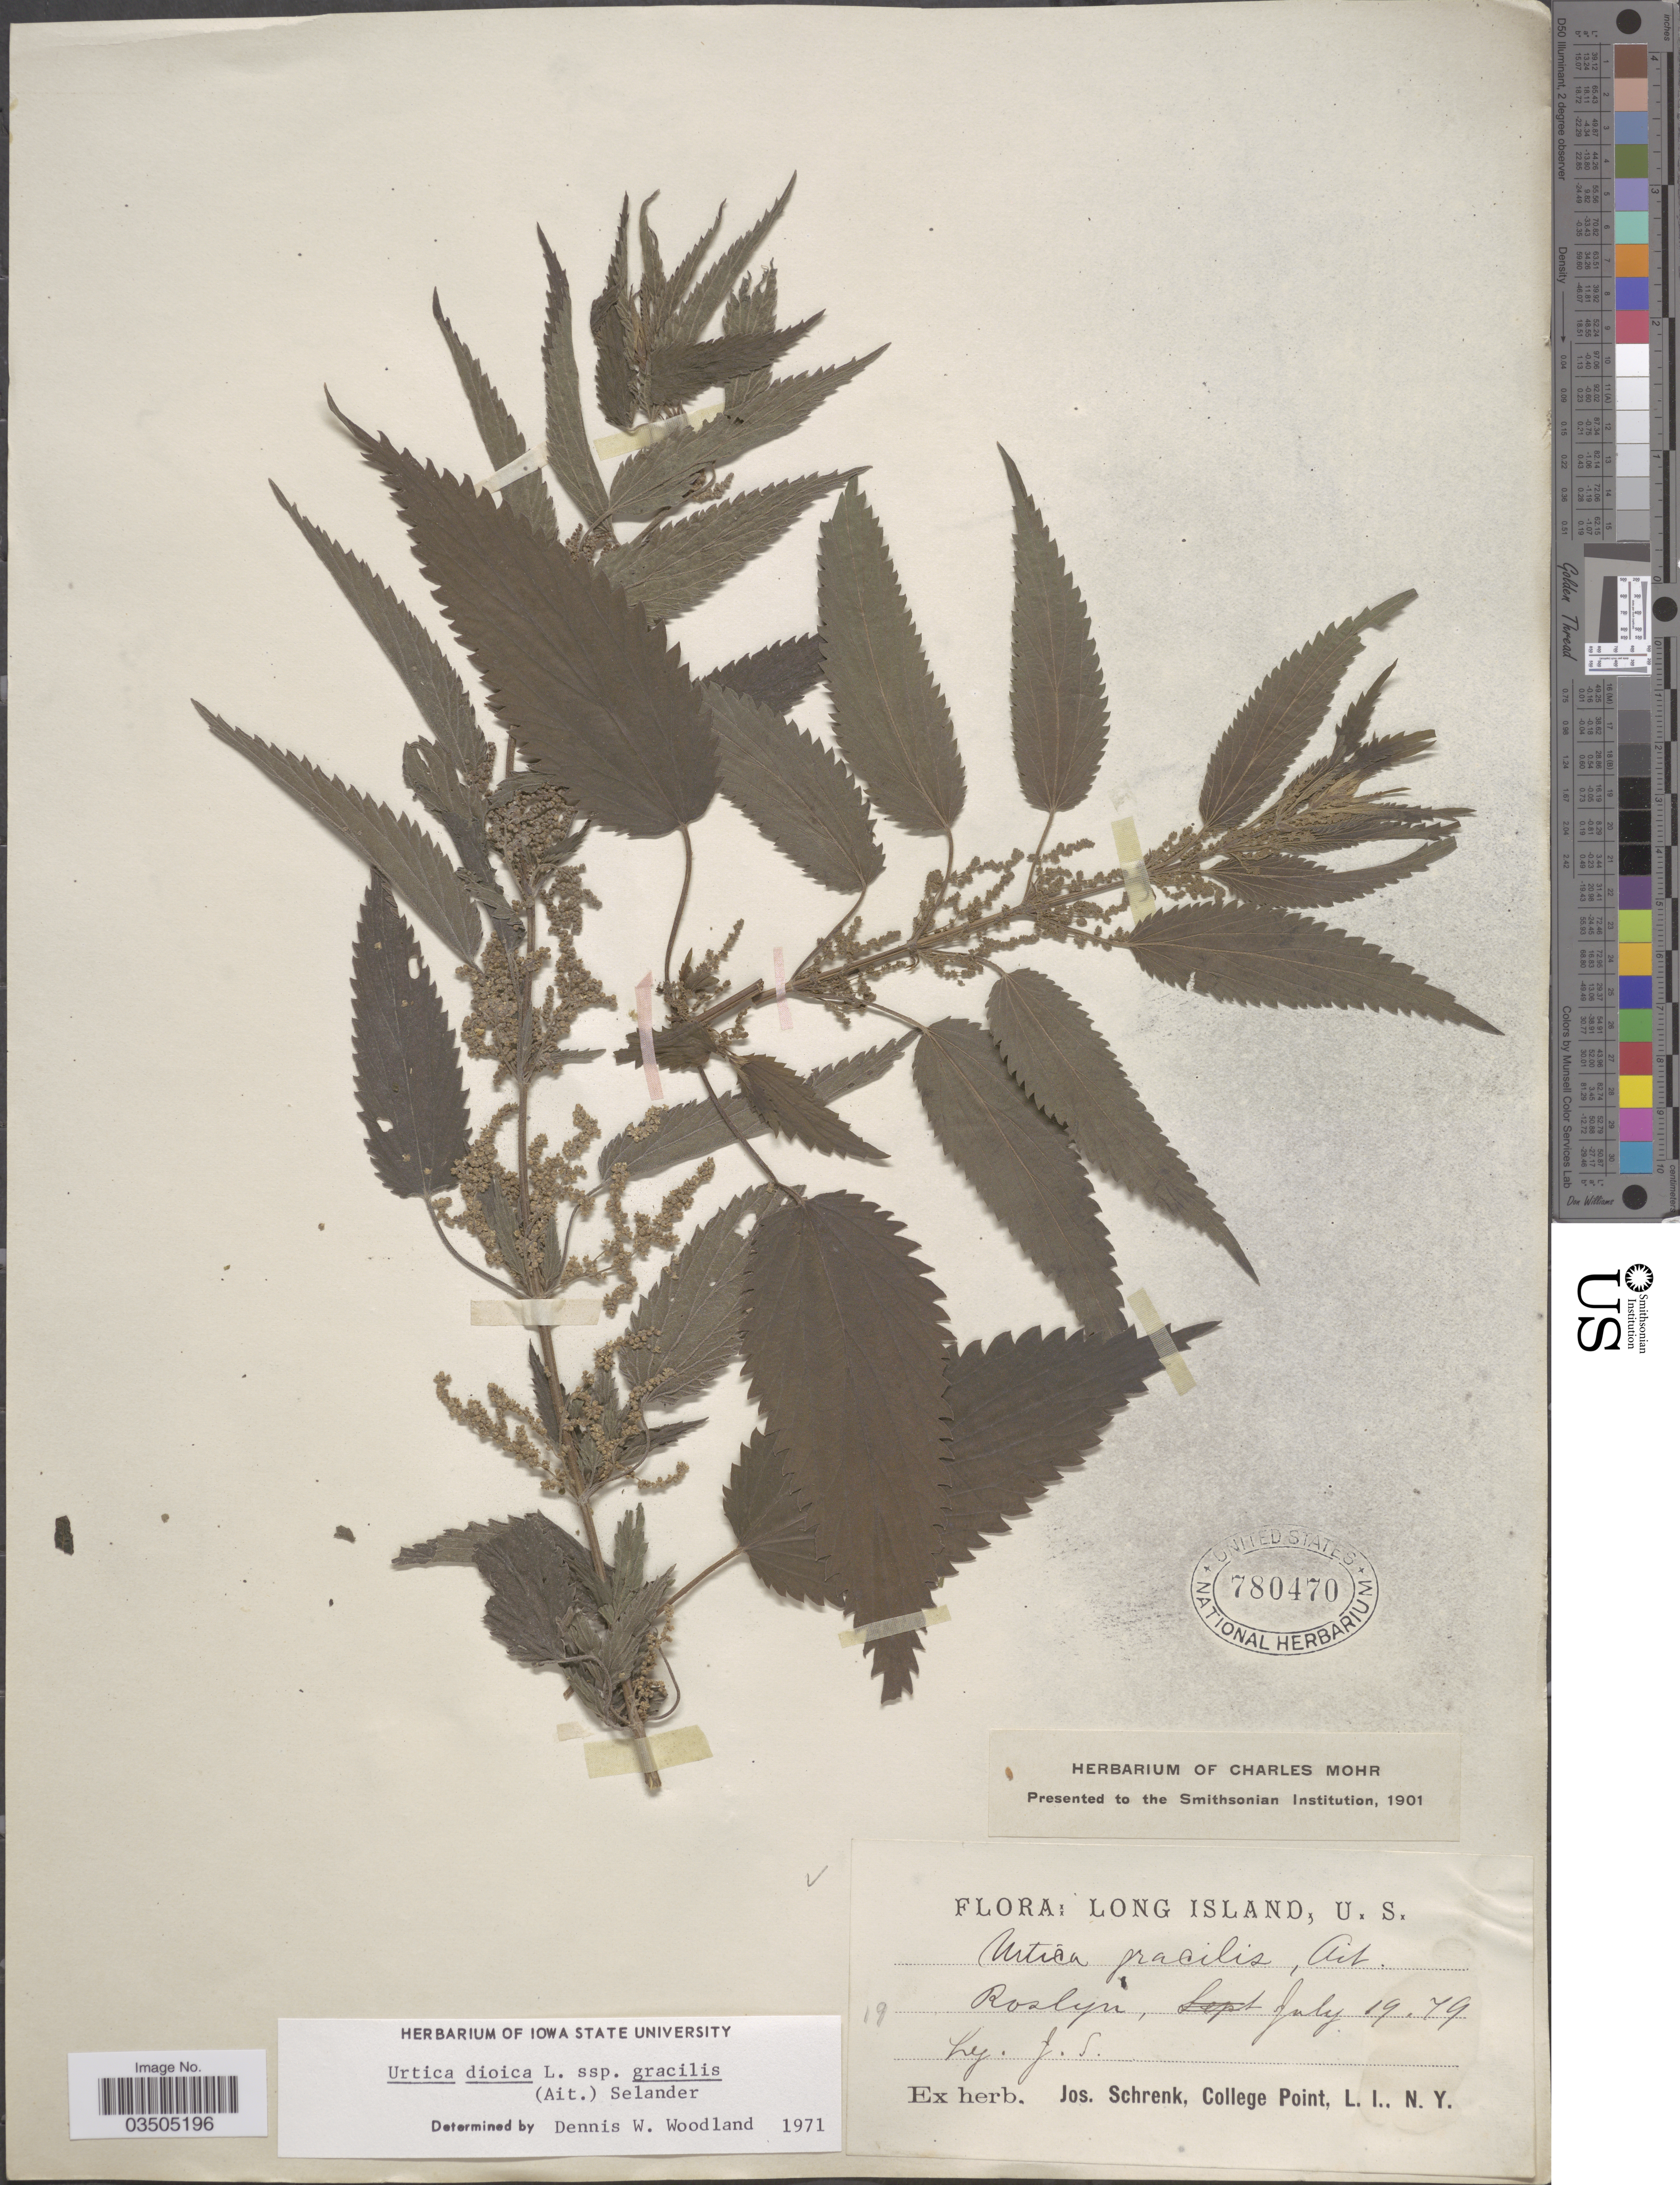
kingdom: Plantae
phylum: Tracheophyta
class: Magnoliopsida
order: Rosales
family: Urticaceae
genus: Urtica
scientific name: Urtica dioica subsp. gracilis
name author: L.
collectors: J. Schrenk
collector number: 19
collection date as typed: Transcribed d/m/y: 19/7/79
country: United States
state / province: New York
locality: Long Island. Roslyn.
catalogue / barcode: US 780470